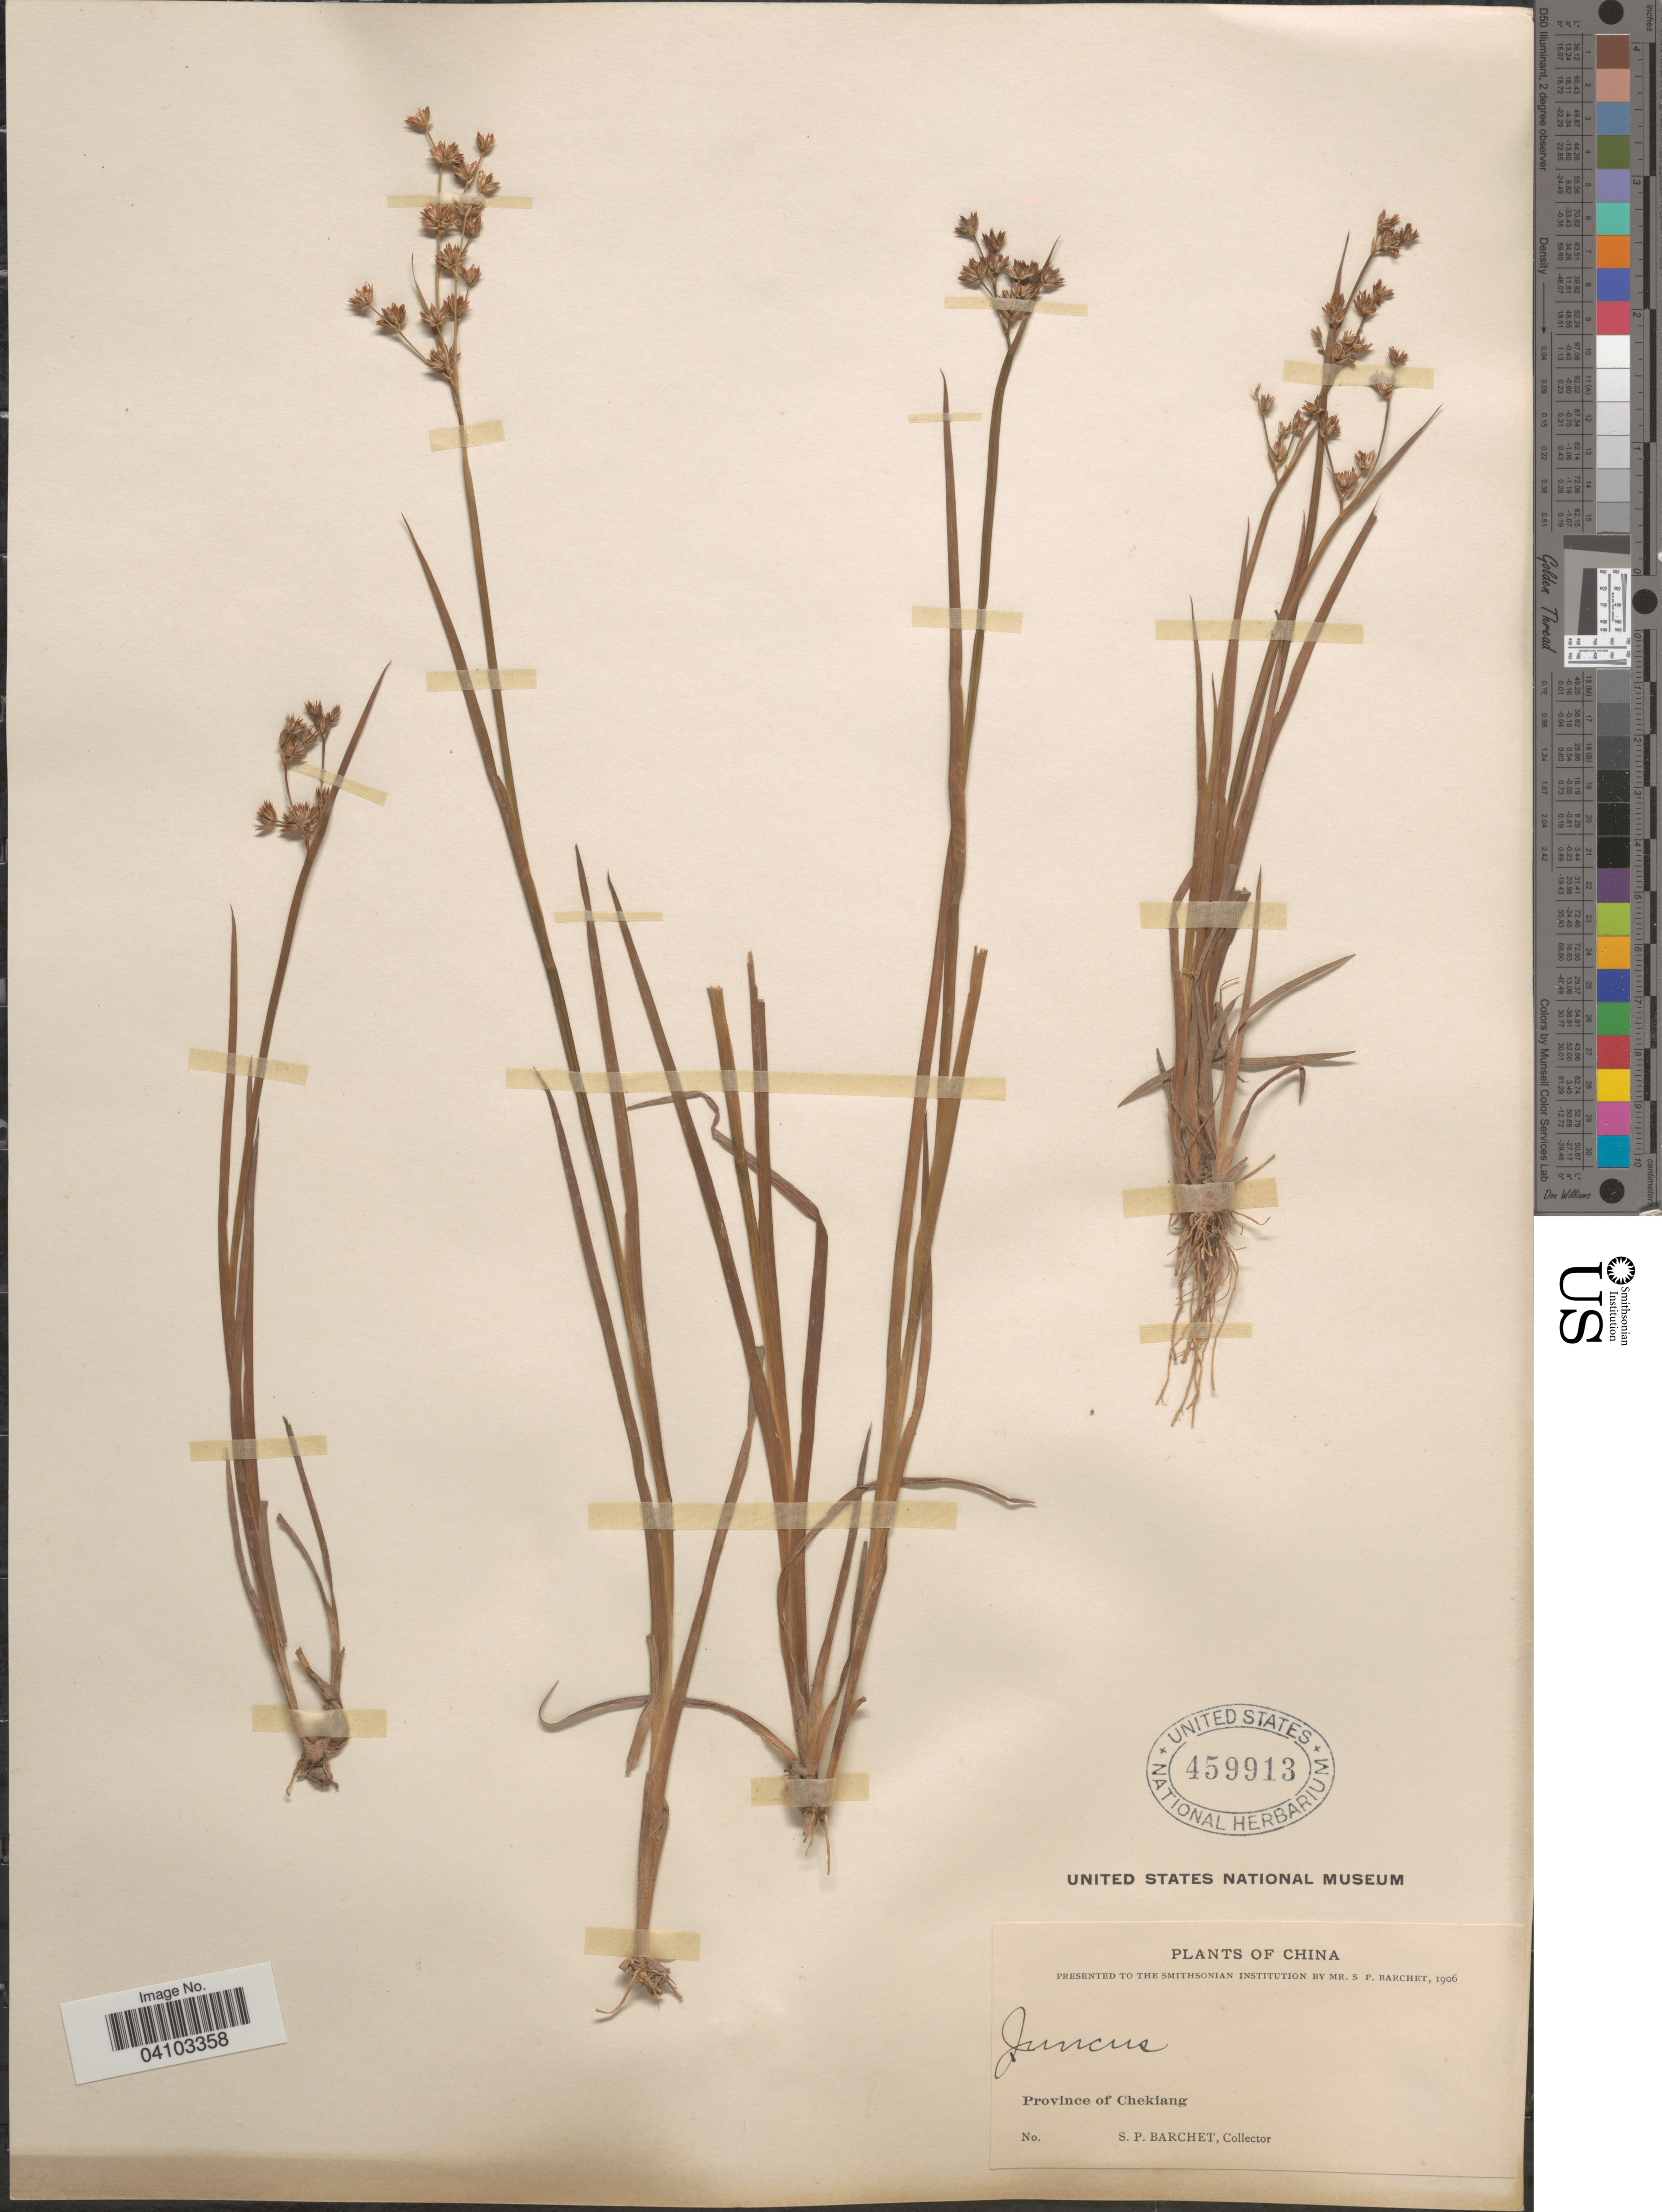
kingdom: Plantae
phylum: Tracheophyta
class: Liliopsida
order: Poales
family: Juncaceae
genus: Juncus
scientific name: Juncus sp.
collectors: S. P. Barchet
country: China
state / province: Zhejiang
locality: Province of Chekiang.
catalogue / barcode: US 459913